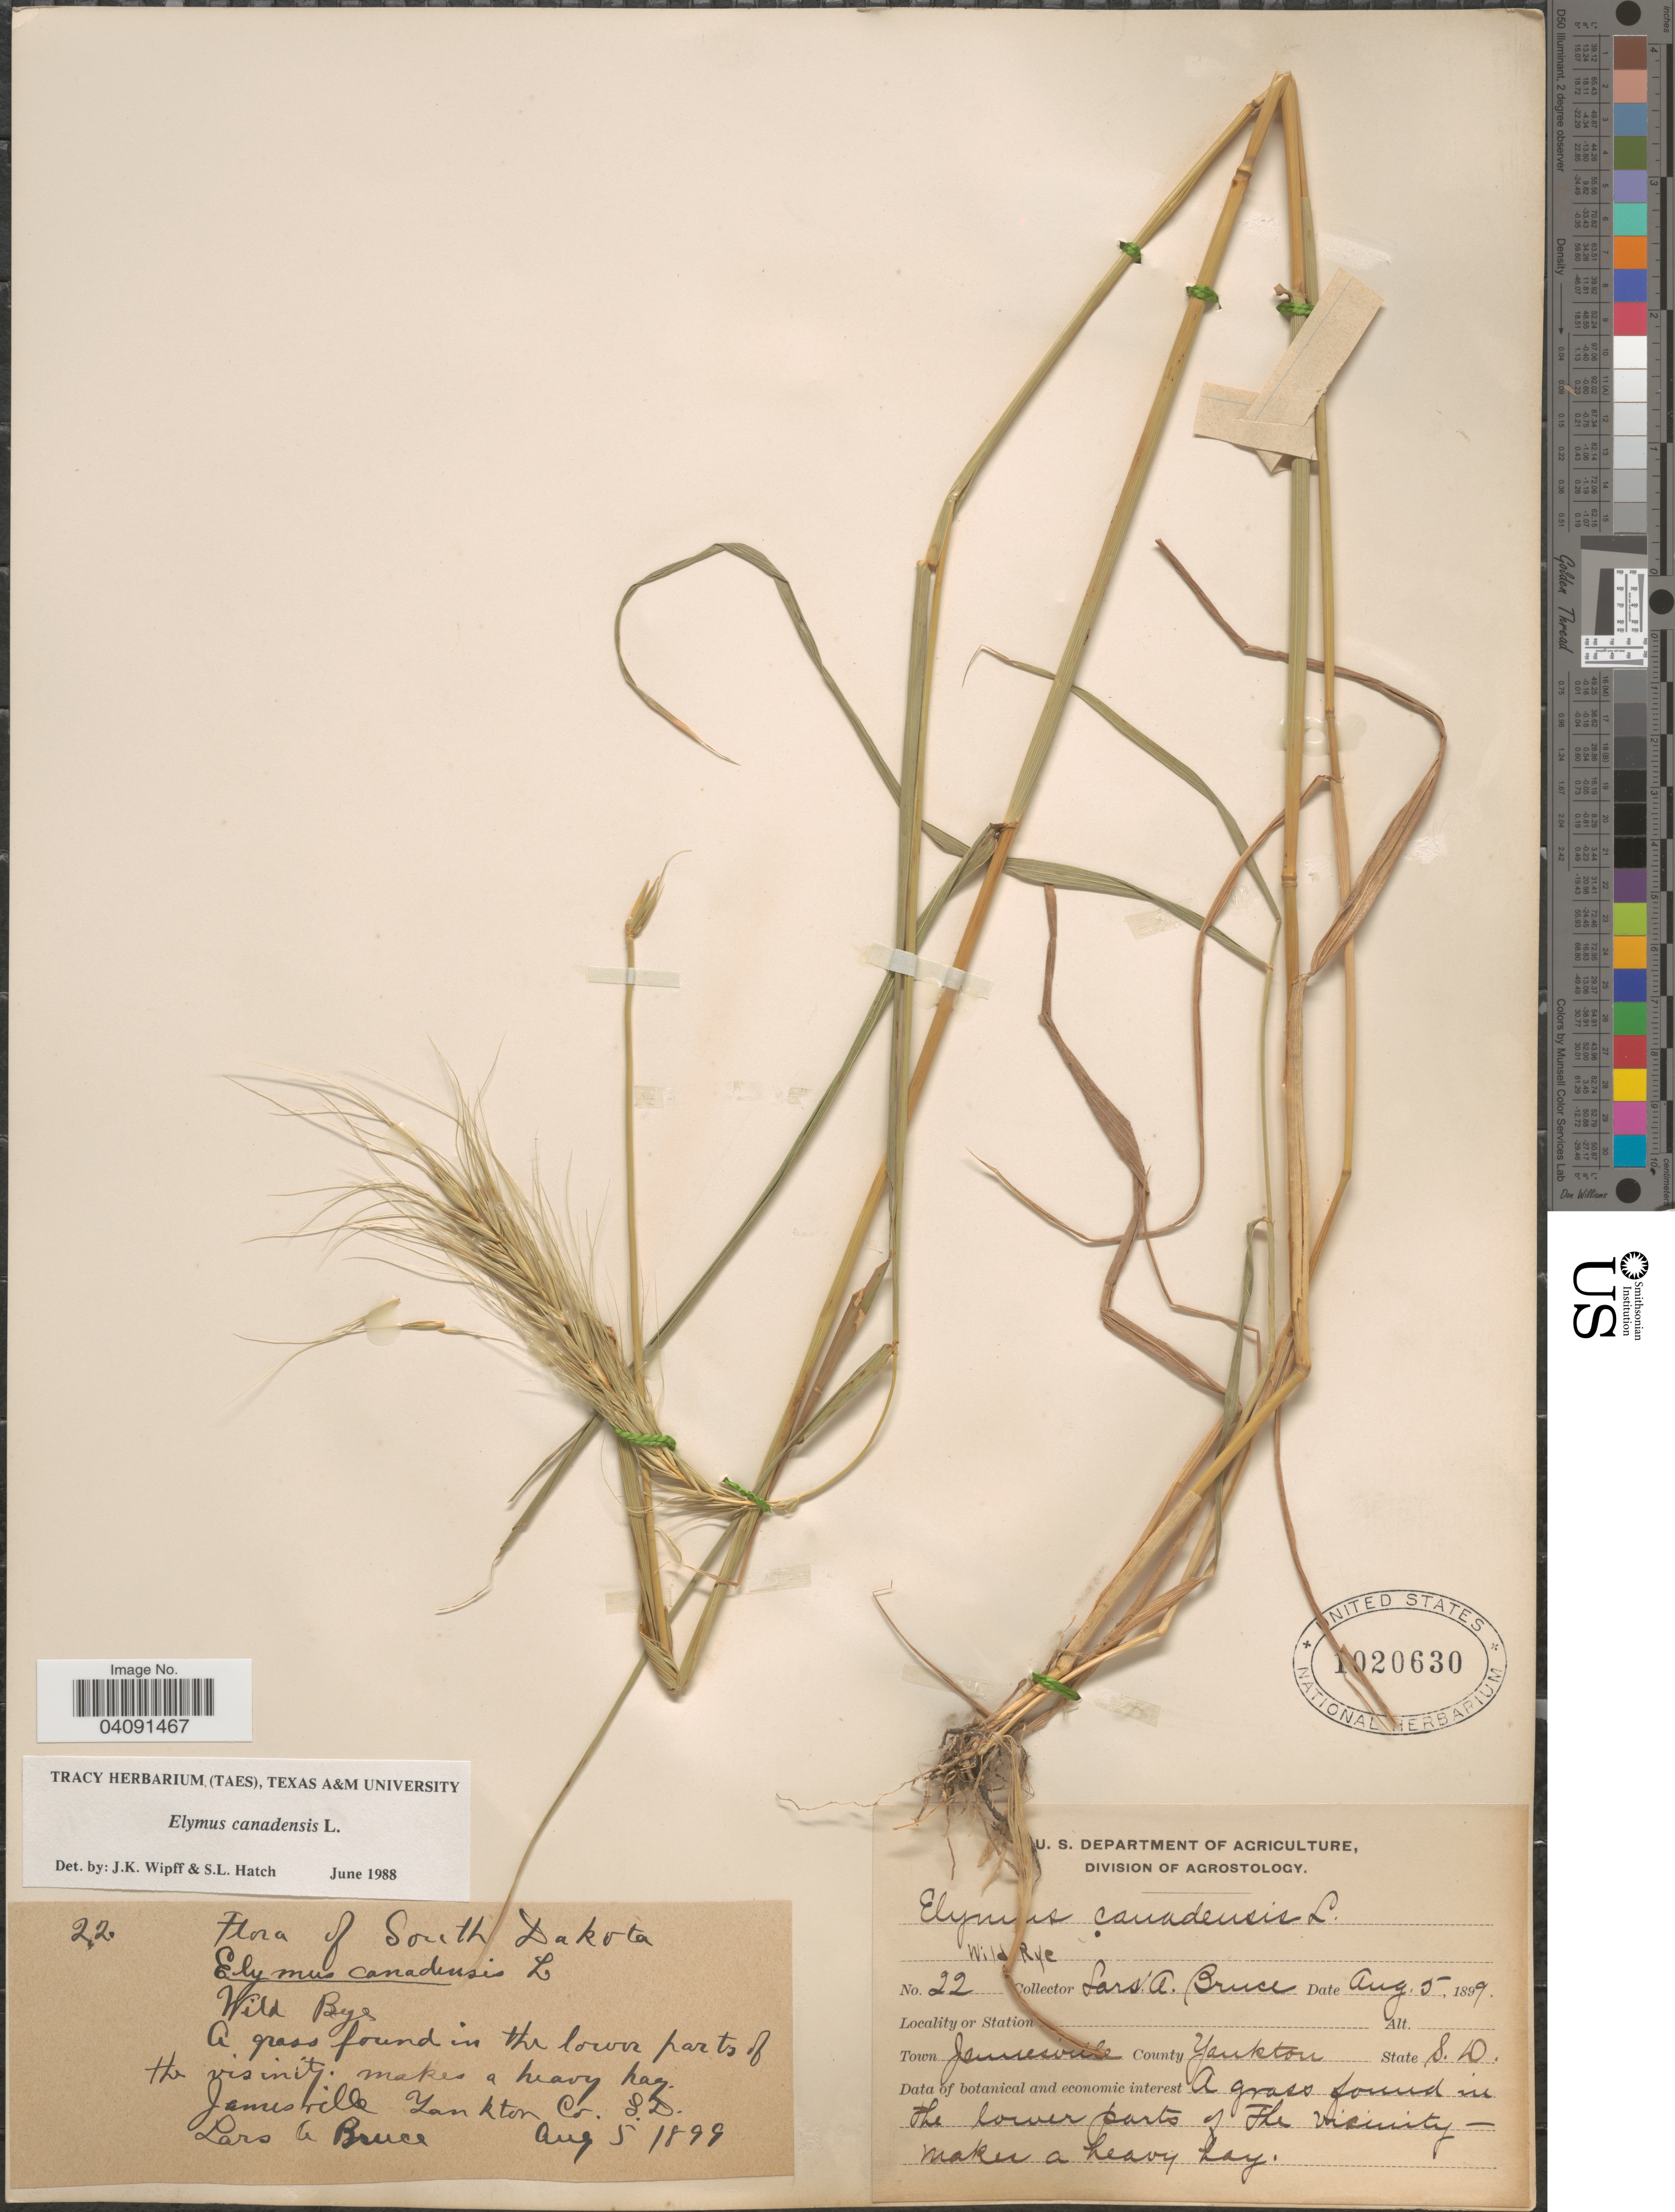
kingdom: Plantae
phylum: Tracheophyta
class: Liliopsida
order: Poales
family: Poaceae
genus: Elymus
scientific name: Elymus canadensis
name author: L.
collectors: L. Bruce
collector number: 22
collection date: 1899-08-05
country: United States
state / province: South Dakota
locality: Town Jamesville. County Yankton. A grass found in the lower parts of the vicinity; makes a heavy hay.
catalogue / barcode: US 1020630